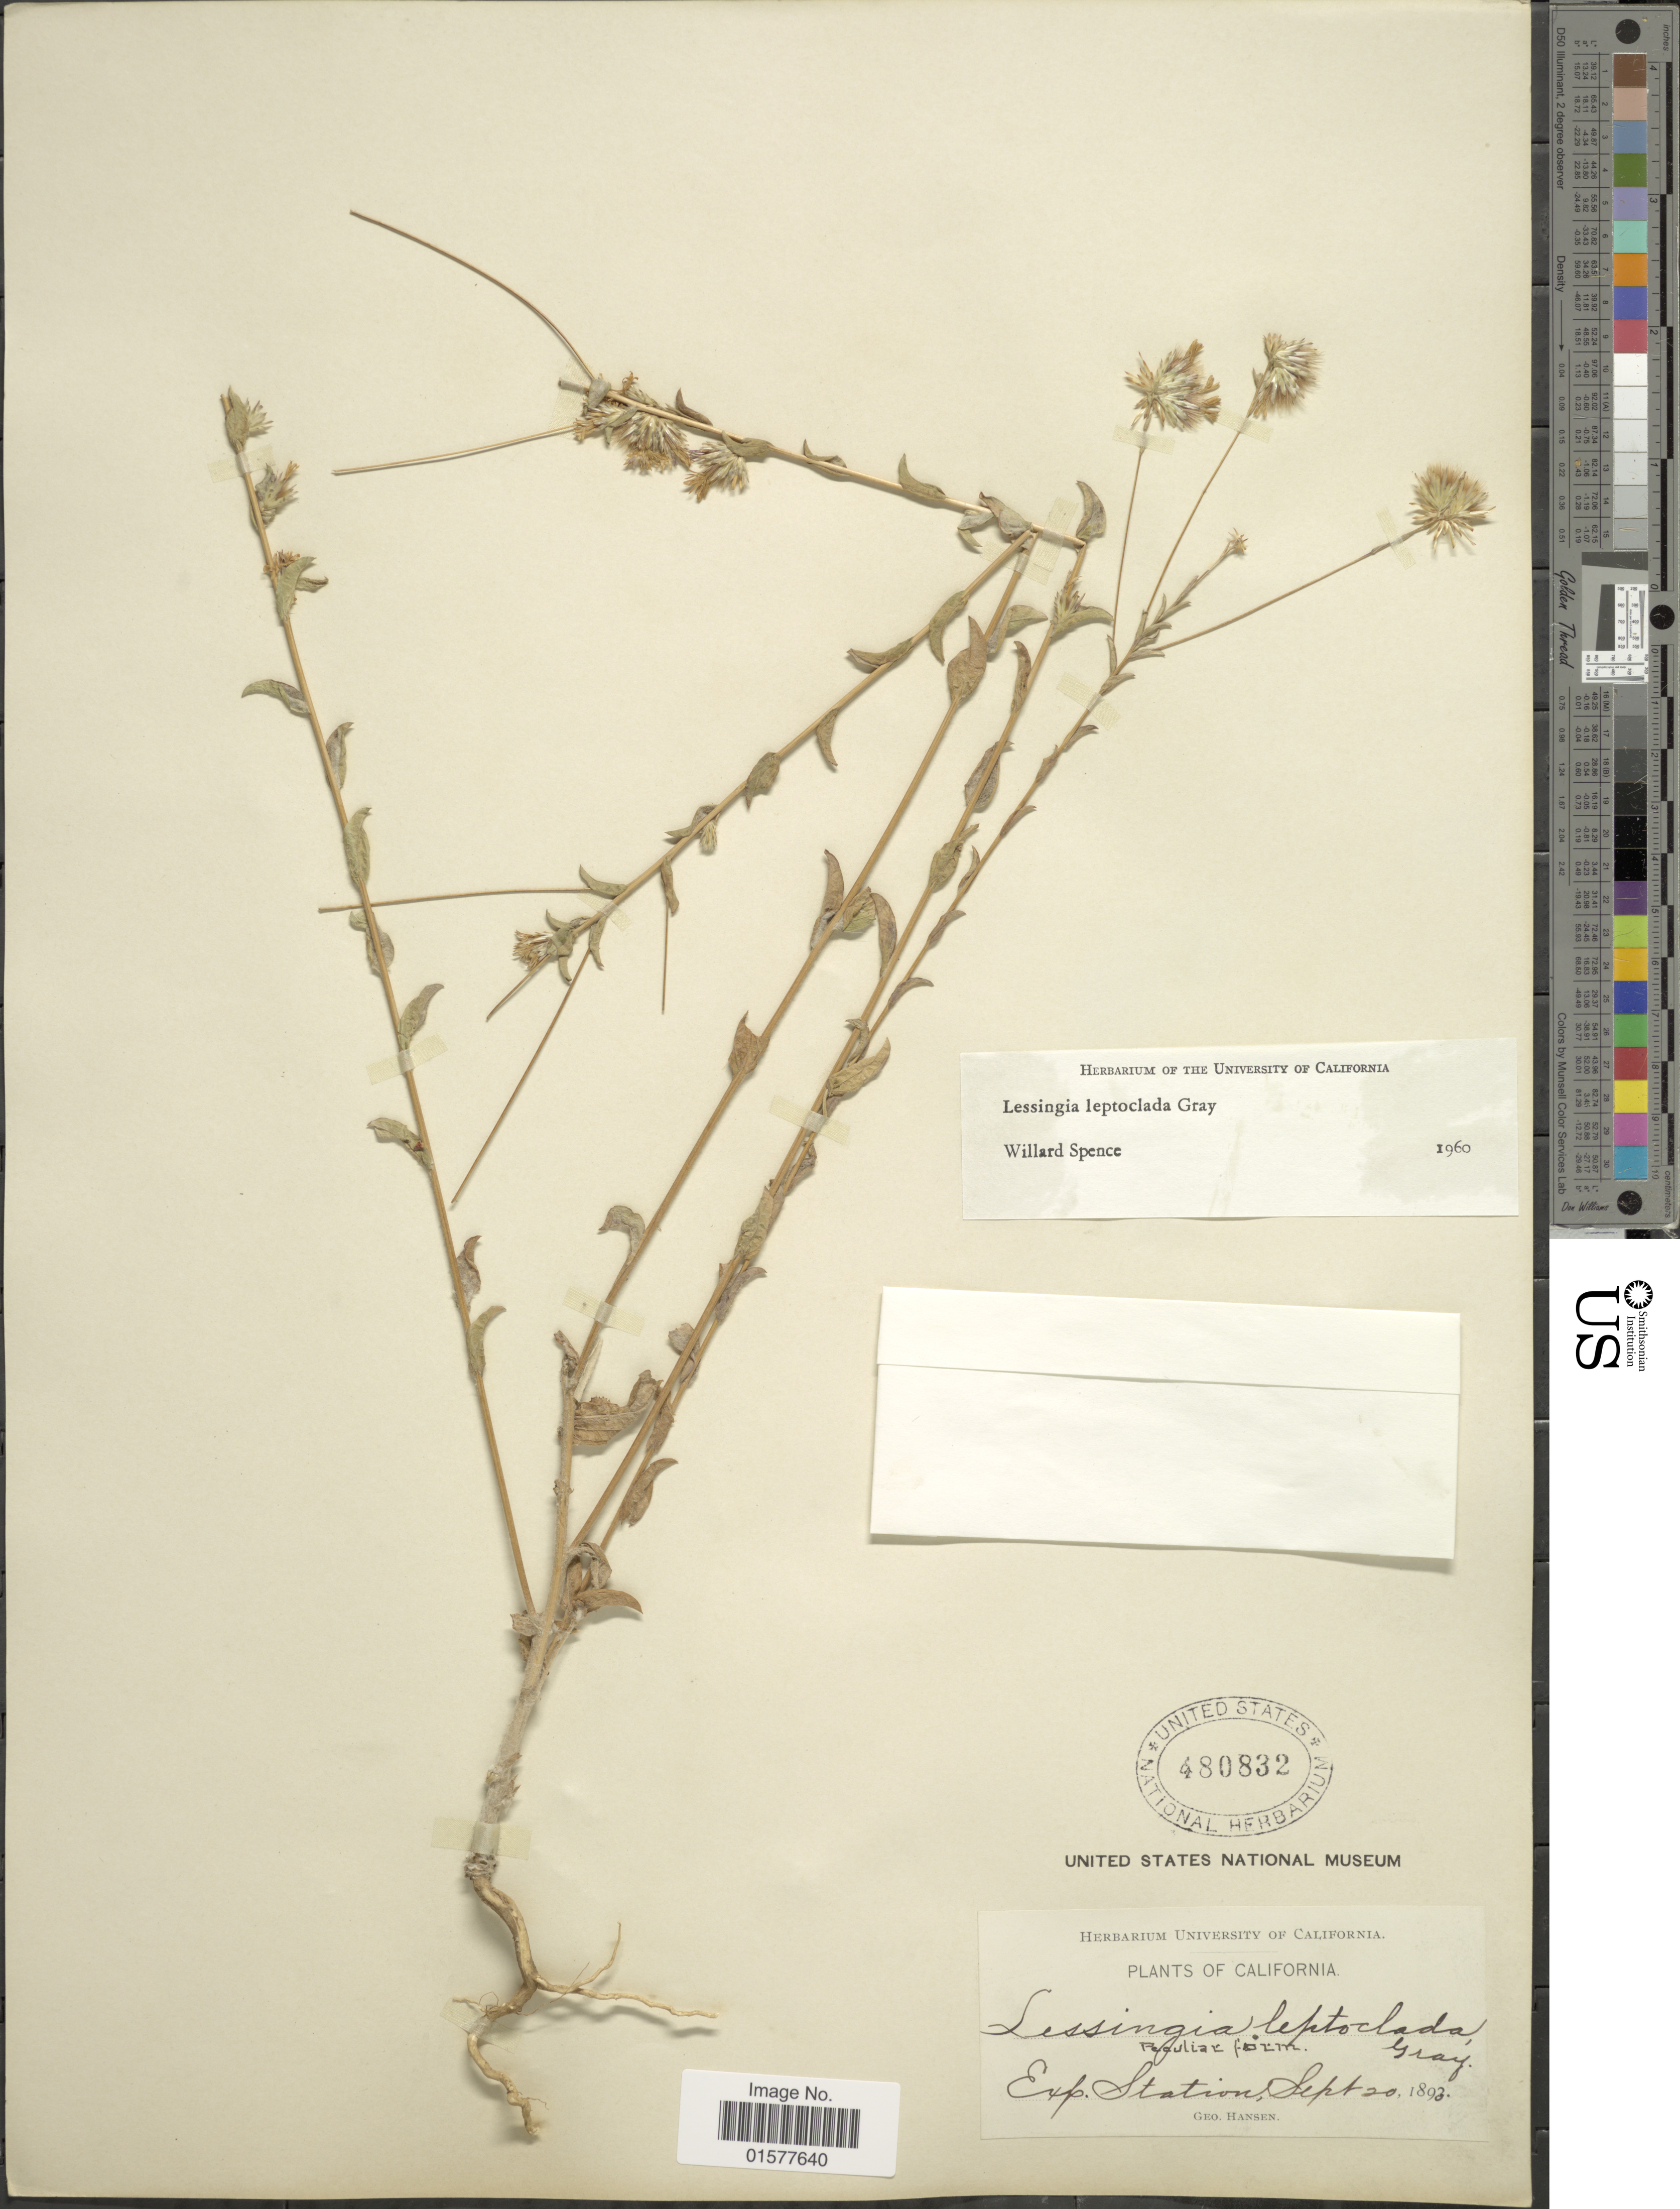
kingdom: Plantae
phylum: Tracheophyta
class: Magnoliopsida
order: Asterales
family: Asteraceae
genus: Lessingia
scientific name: Lessingia leptoclada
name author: A. Gray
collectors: G. Hansen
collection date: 1893-09-20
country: United States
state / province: California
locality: Exp. Station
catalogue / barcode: US 480832